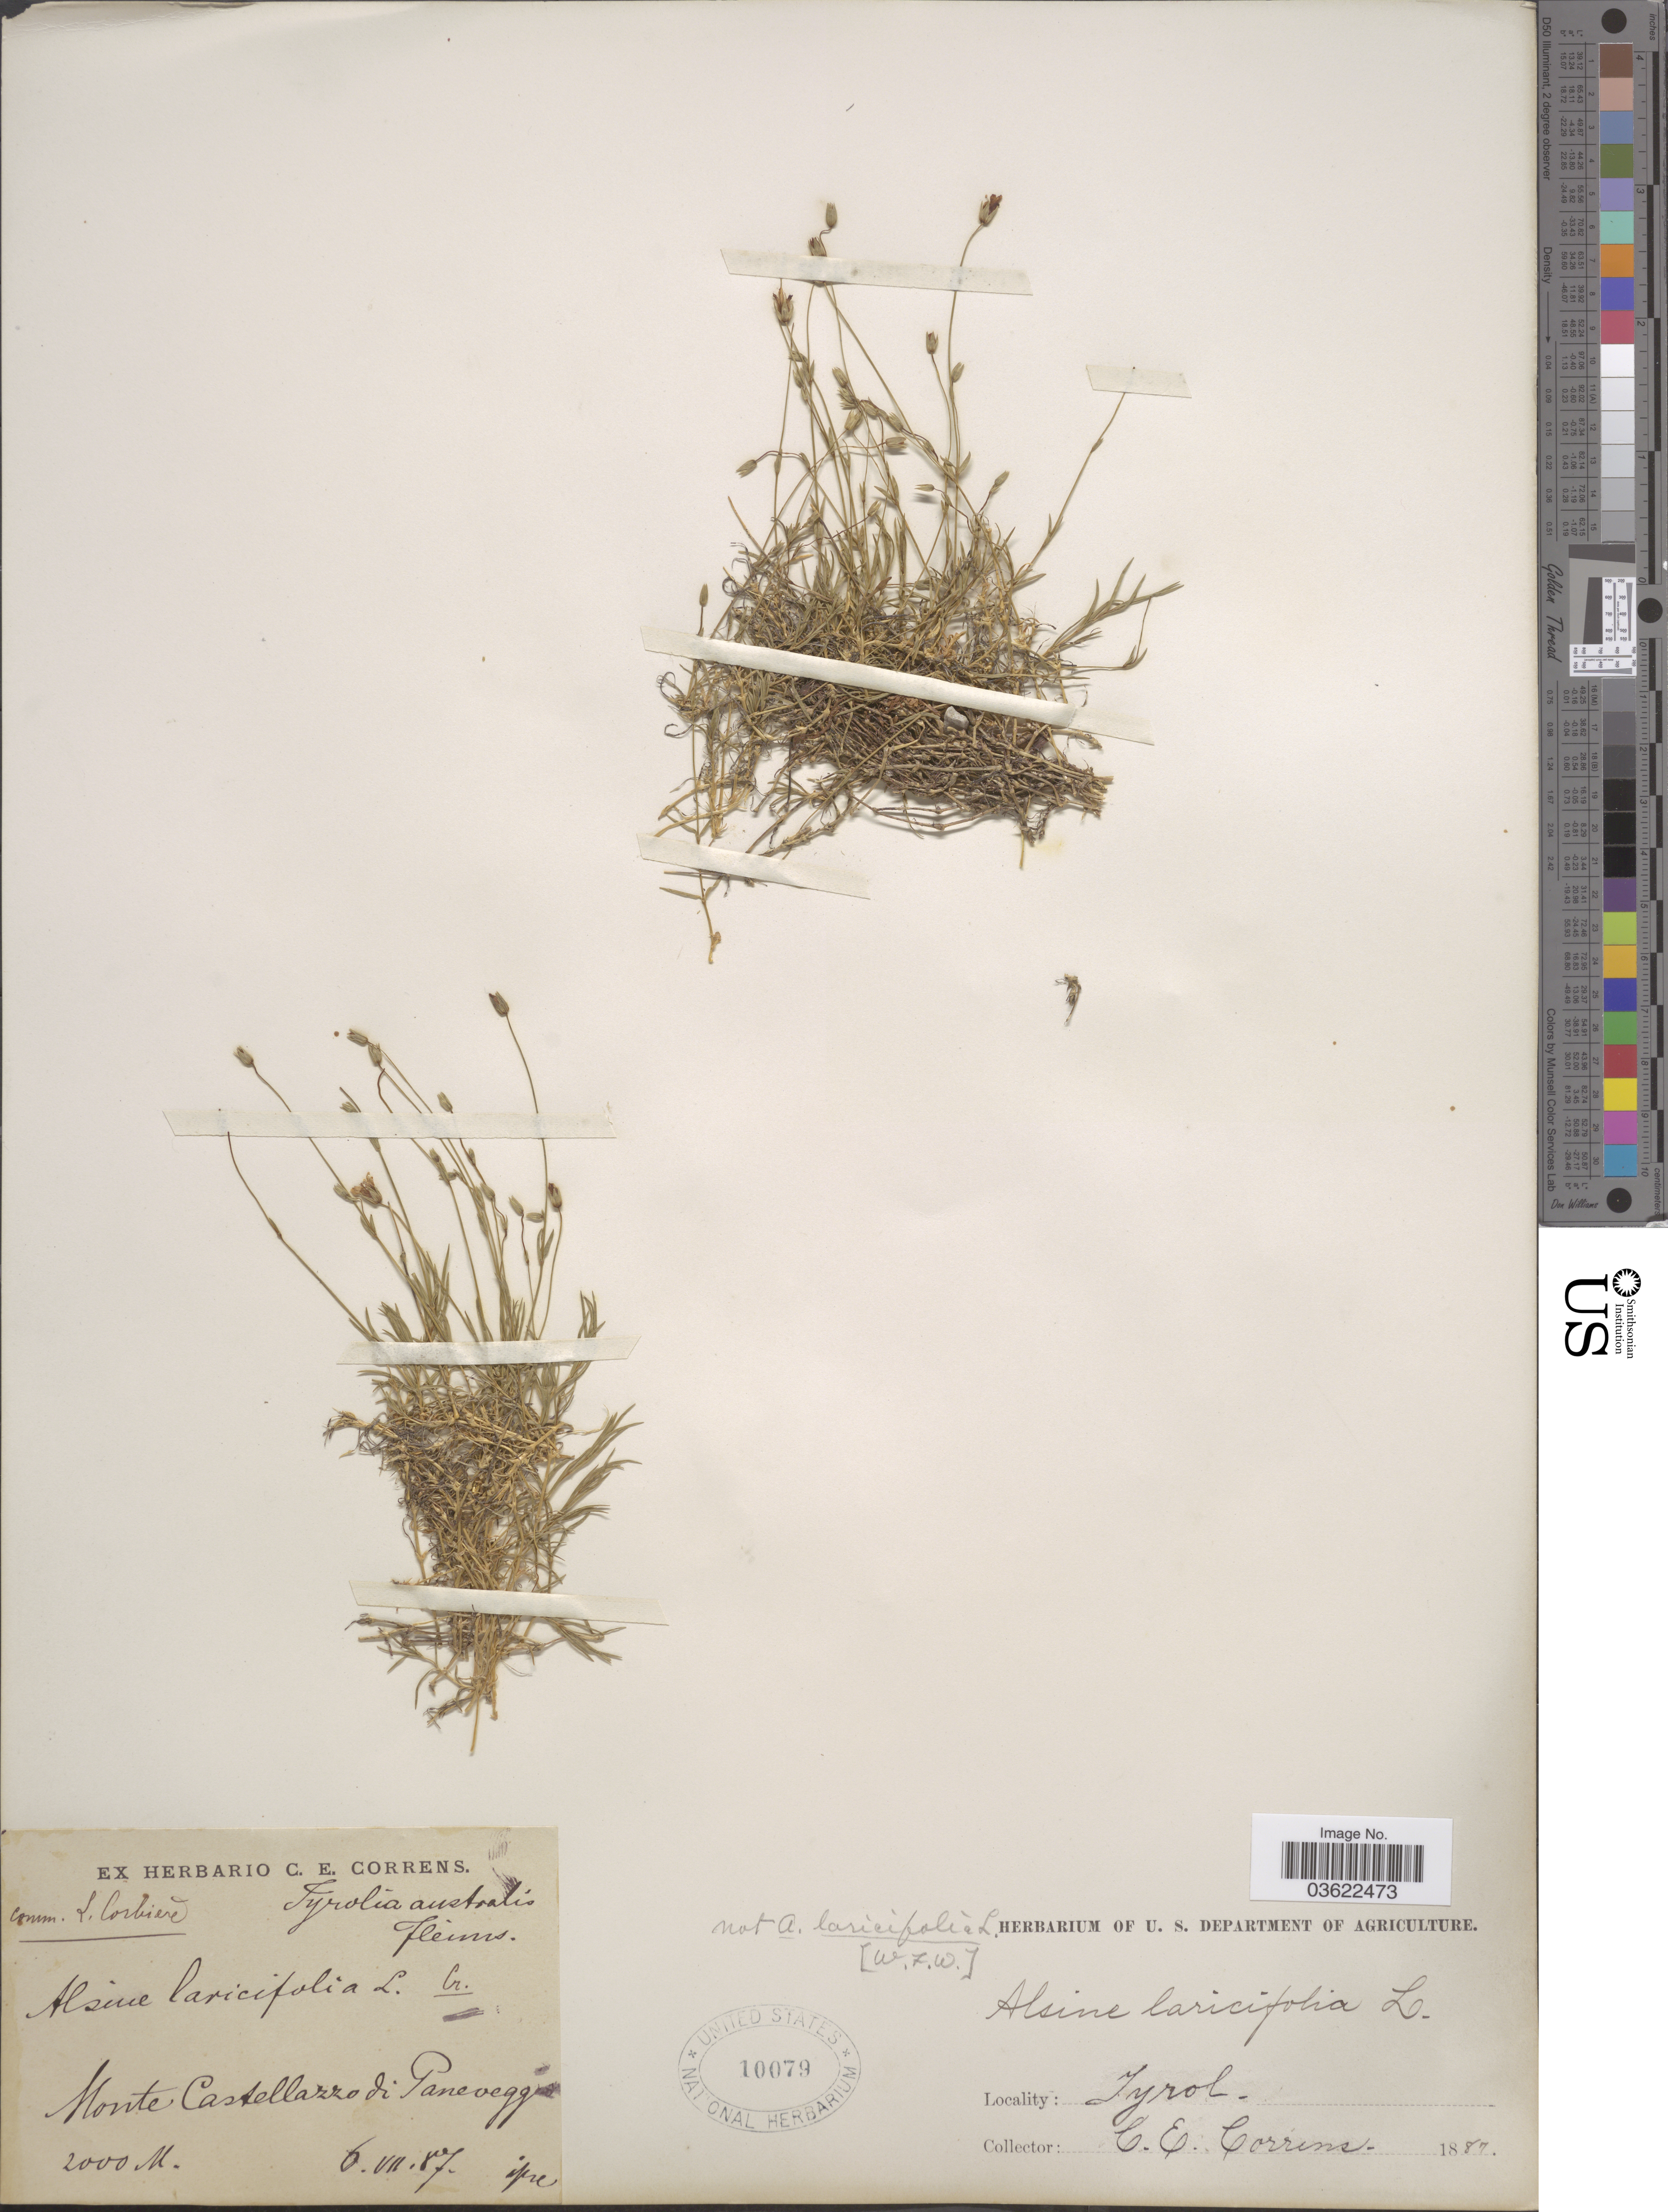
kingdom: Plantae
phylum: Tracheophyta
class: Magnoliopsida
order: Caryophyllales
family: Caryophyllaceae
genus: Minuartia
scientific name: Minuartia sp.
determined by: Strong, Mark T., (BOT), Smithsonian Institution - National Museum of Natural History (UNITED STATES)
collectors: C. Correns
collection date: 1887-07-06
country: Italy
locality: Tyrolia australis. Monte Castellazzo di Panevegg.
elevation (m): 2000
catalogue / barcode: US 10079